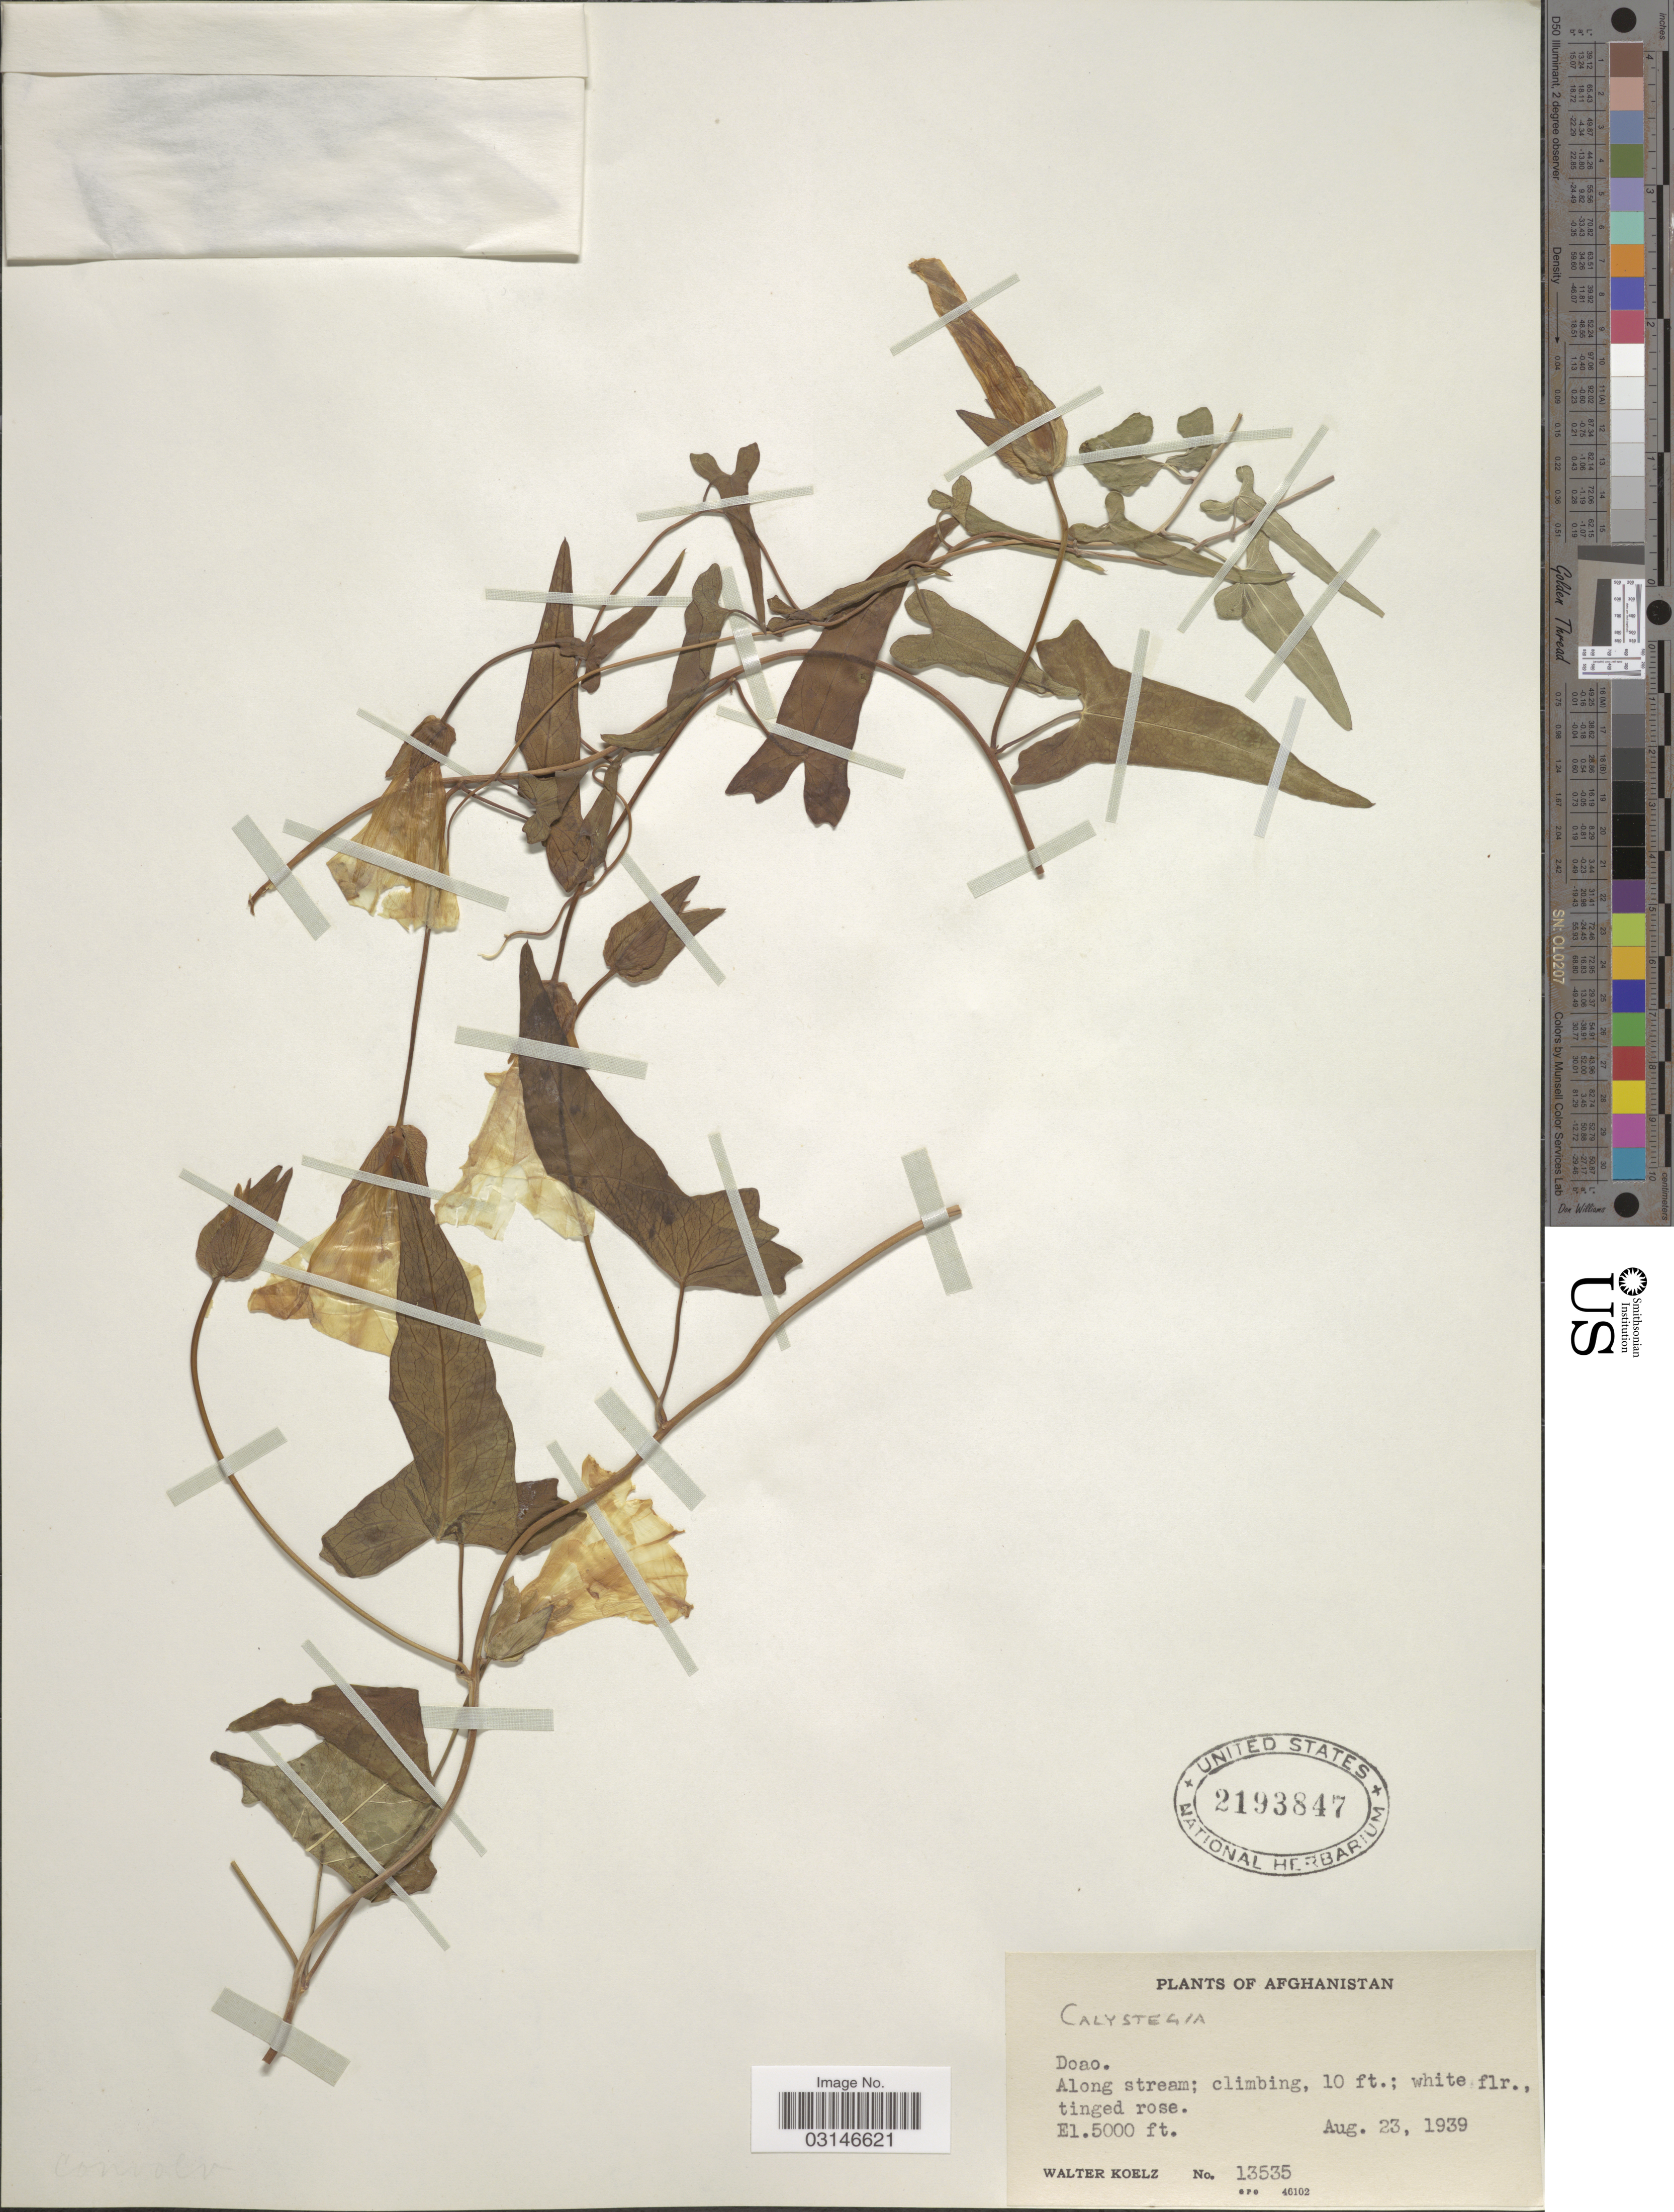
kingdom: Plantae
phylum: Tracheophyta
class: Magnoliopsida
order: Solanales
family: Convolvulaceae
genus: Calystegia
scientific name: Calystegia sepium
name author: (L.) R. Br.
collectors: W. N. Koelz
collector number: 13535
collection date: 1939-08-23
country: Afghanistan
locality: Doao. Along stream.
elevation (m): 1524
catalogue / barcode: US 2193847